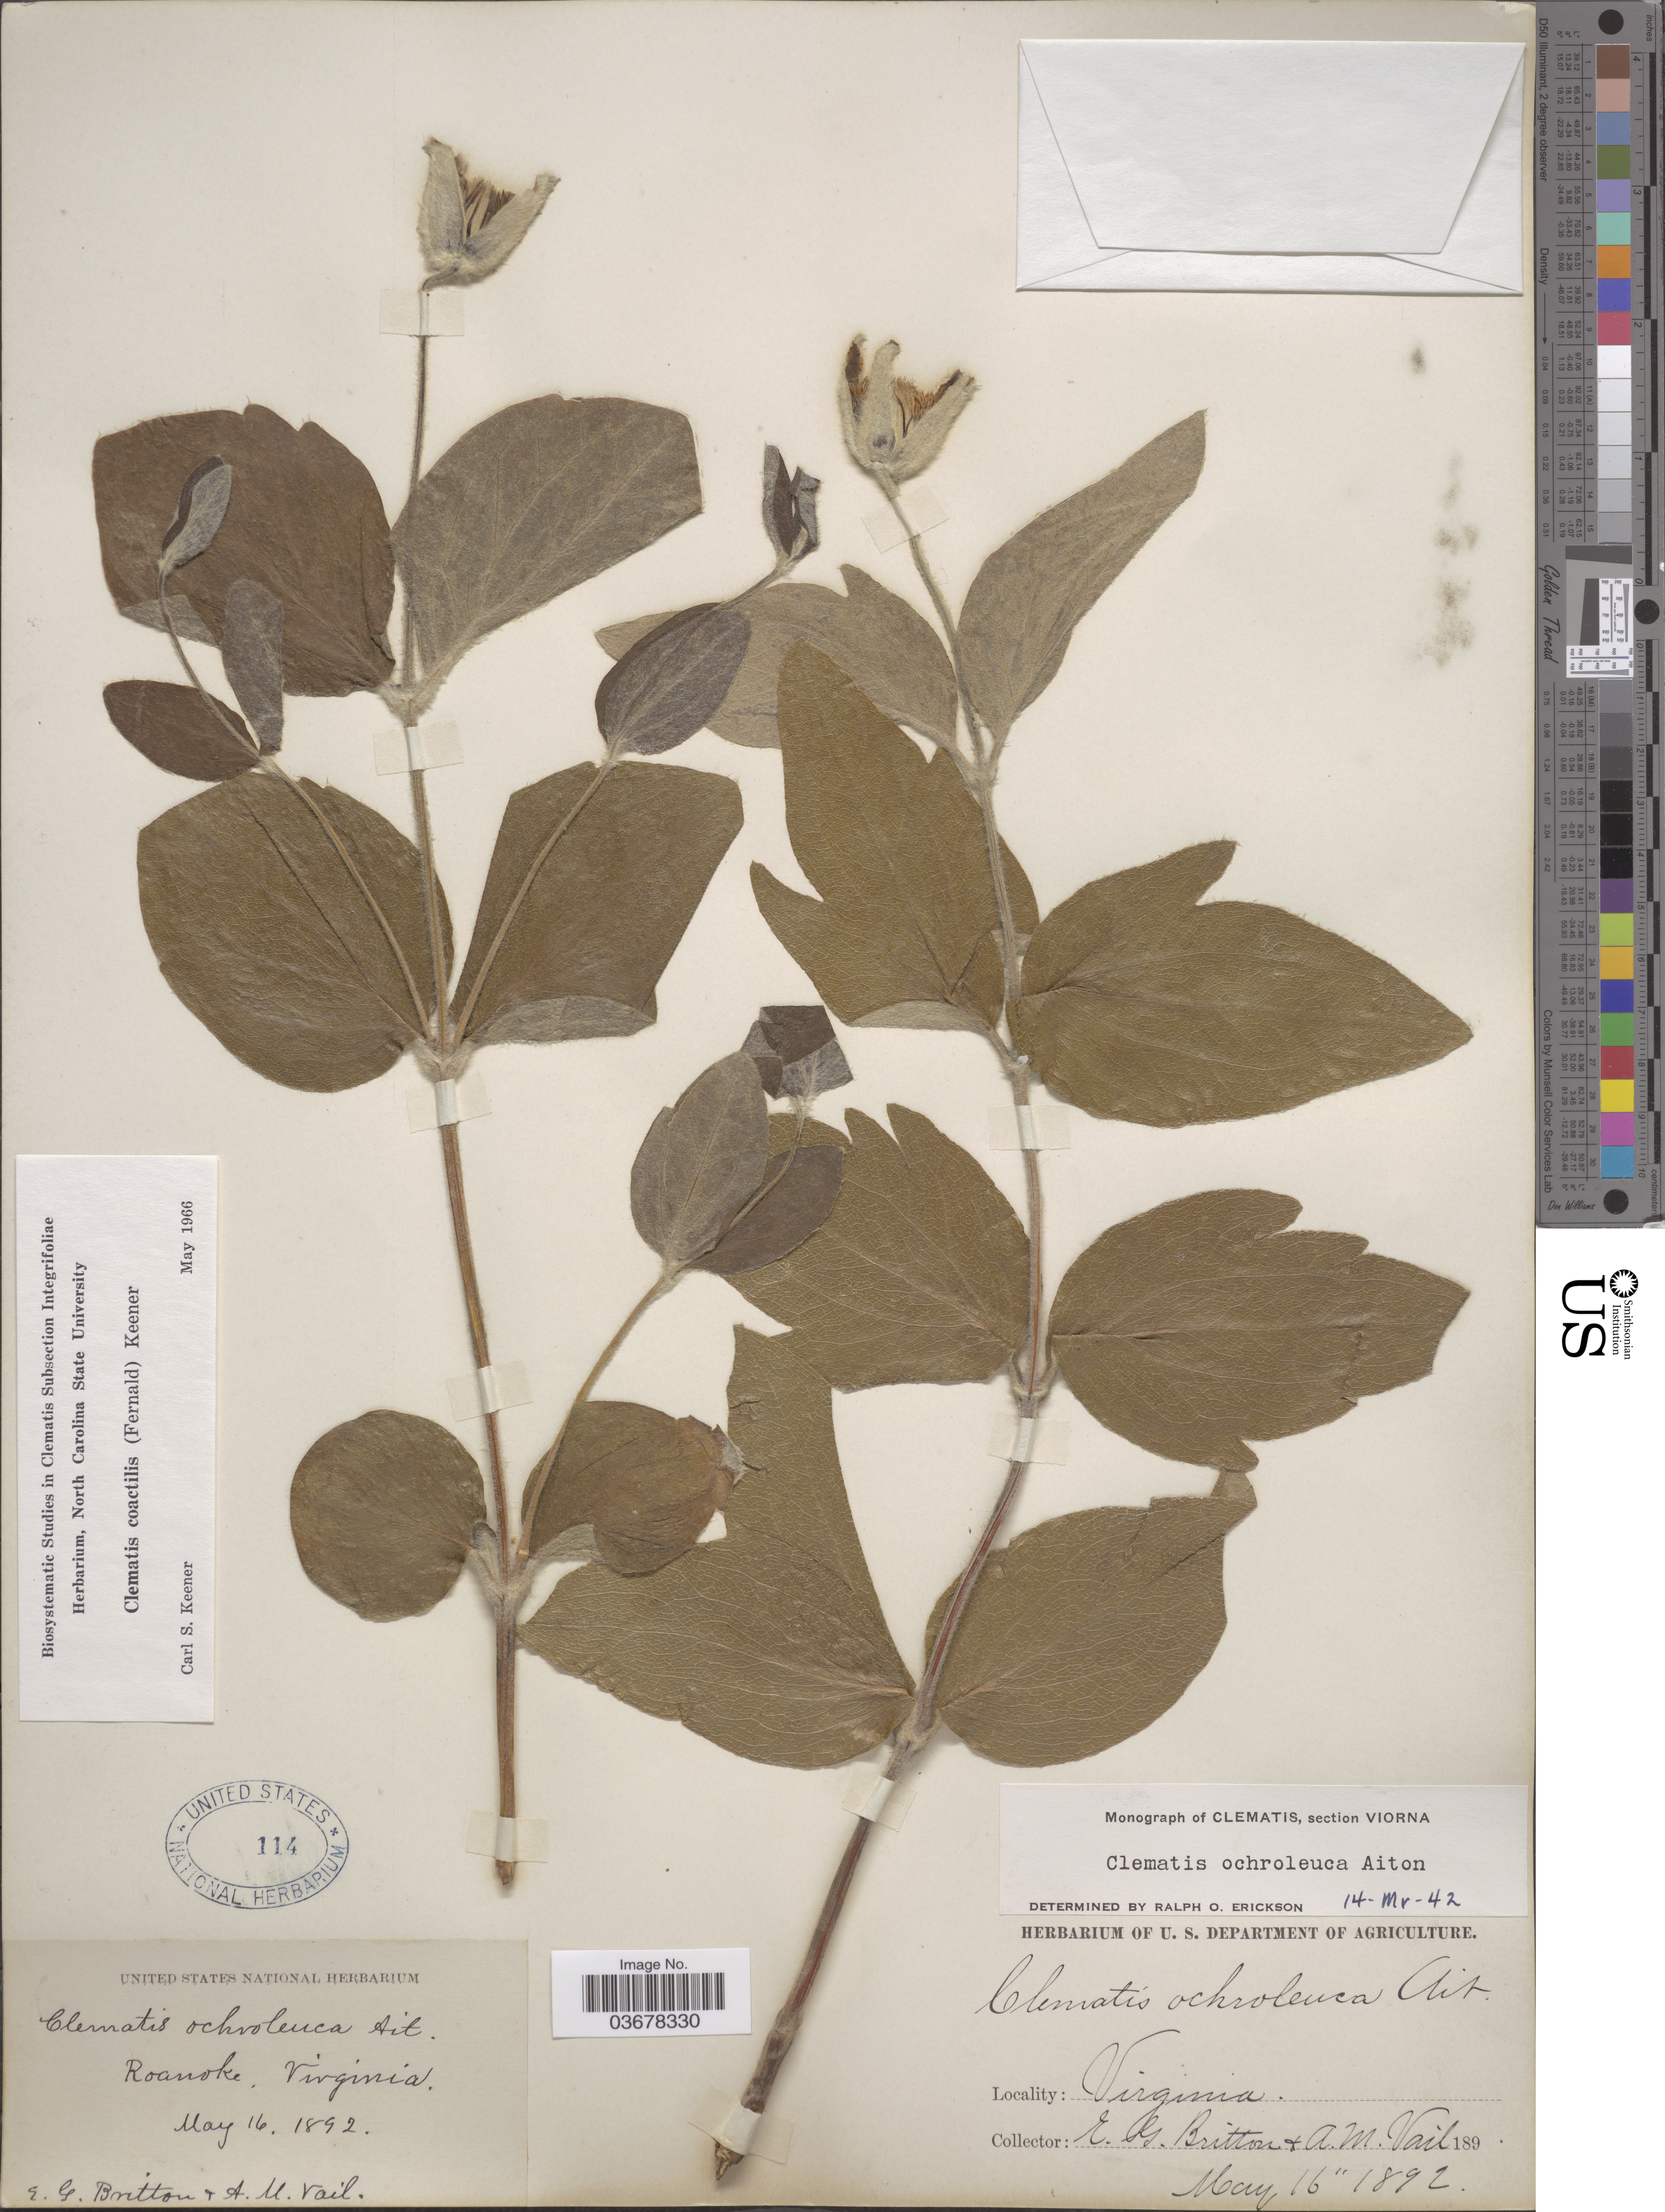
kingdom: Plantae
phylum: Tracheophyta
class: Magnoliopsida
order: Ranunculales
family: Ranunculaceae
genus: Clematis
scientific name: Clematis viorna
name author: L.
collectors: E. G. Britton & A. Vail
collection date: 1892-05-16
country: United States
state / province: Virginia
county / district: Roanoke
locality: Roanoke.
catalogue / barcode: US 114